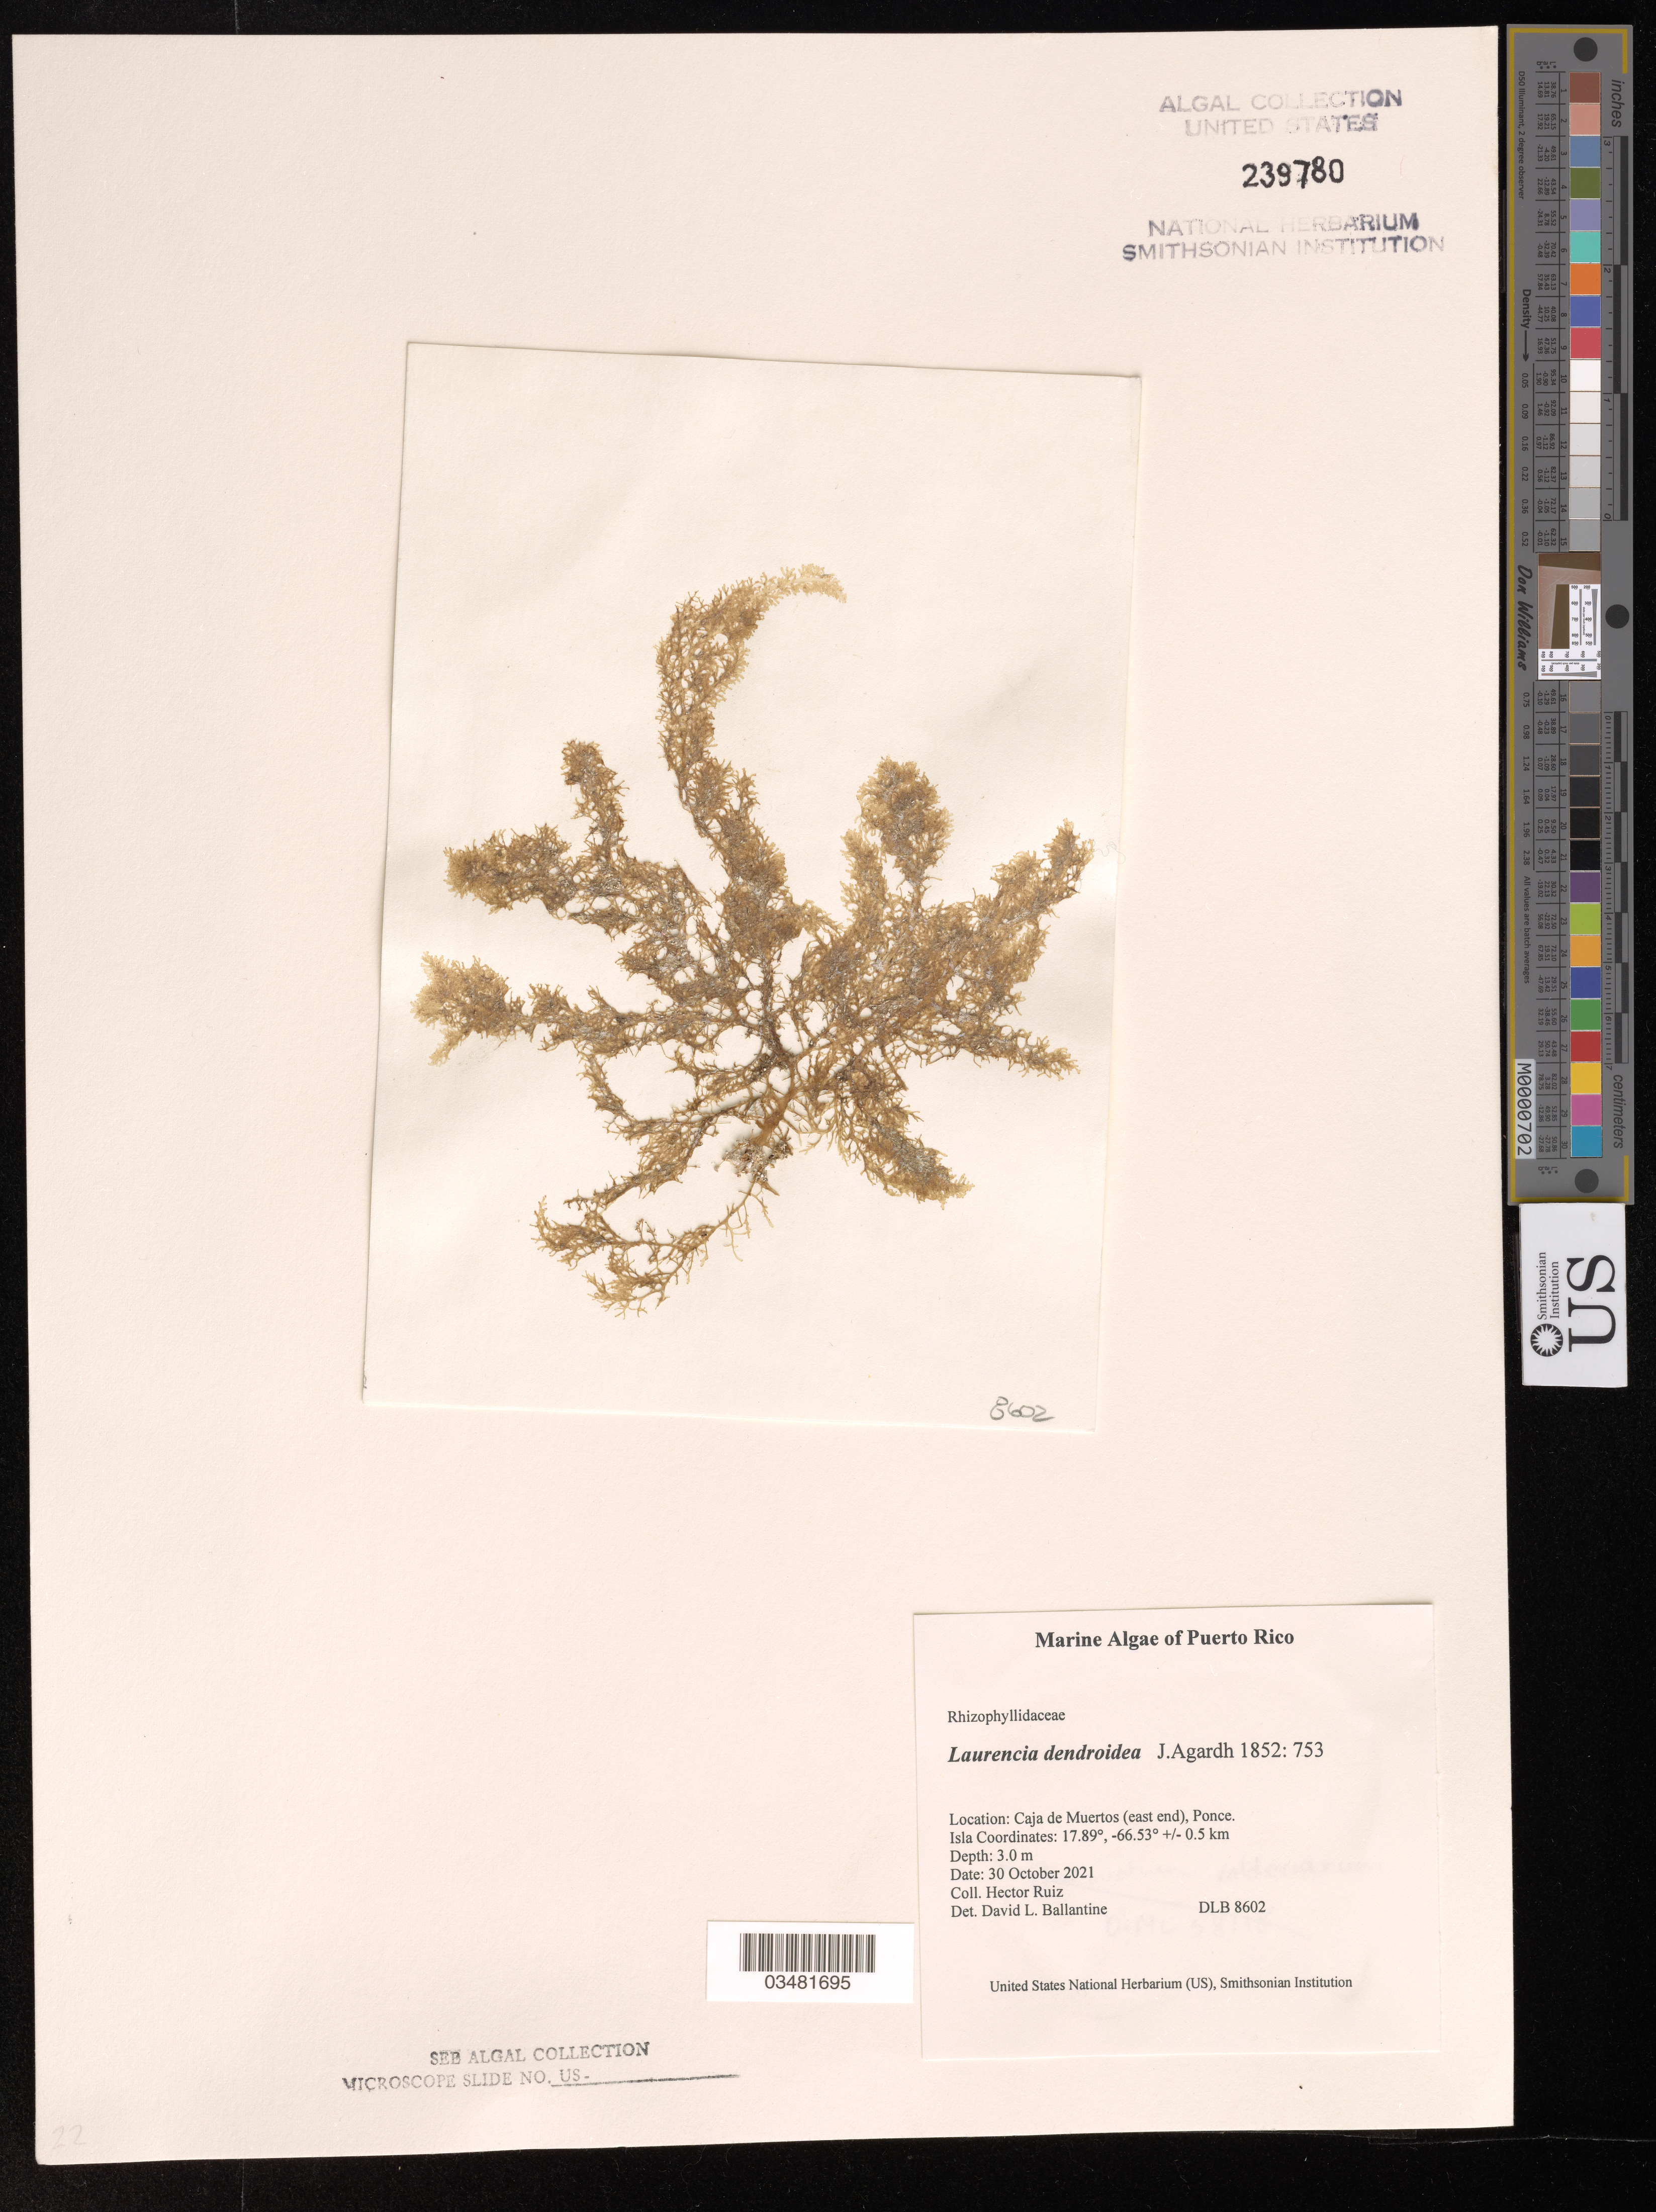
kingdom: Plantae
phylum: Rhodophyta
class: Florideophyceae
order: Ceramiales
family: Rhodomelaceae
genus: Laurencia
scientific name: Laurencia dendroidea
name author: J. Agardh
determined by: Ballantine, D. L.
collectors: H. Ruiz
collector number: DLB 8602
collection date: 2021-10-30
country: Puerto Rico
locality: Caja de Muertos (east end), Ponce.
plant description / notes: Microscope slides no. 8677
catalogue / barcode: US 239780